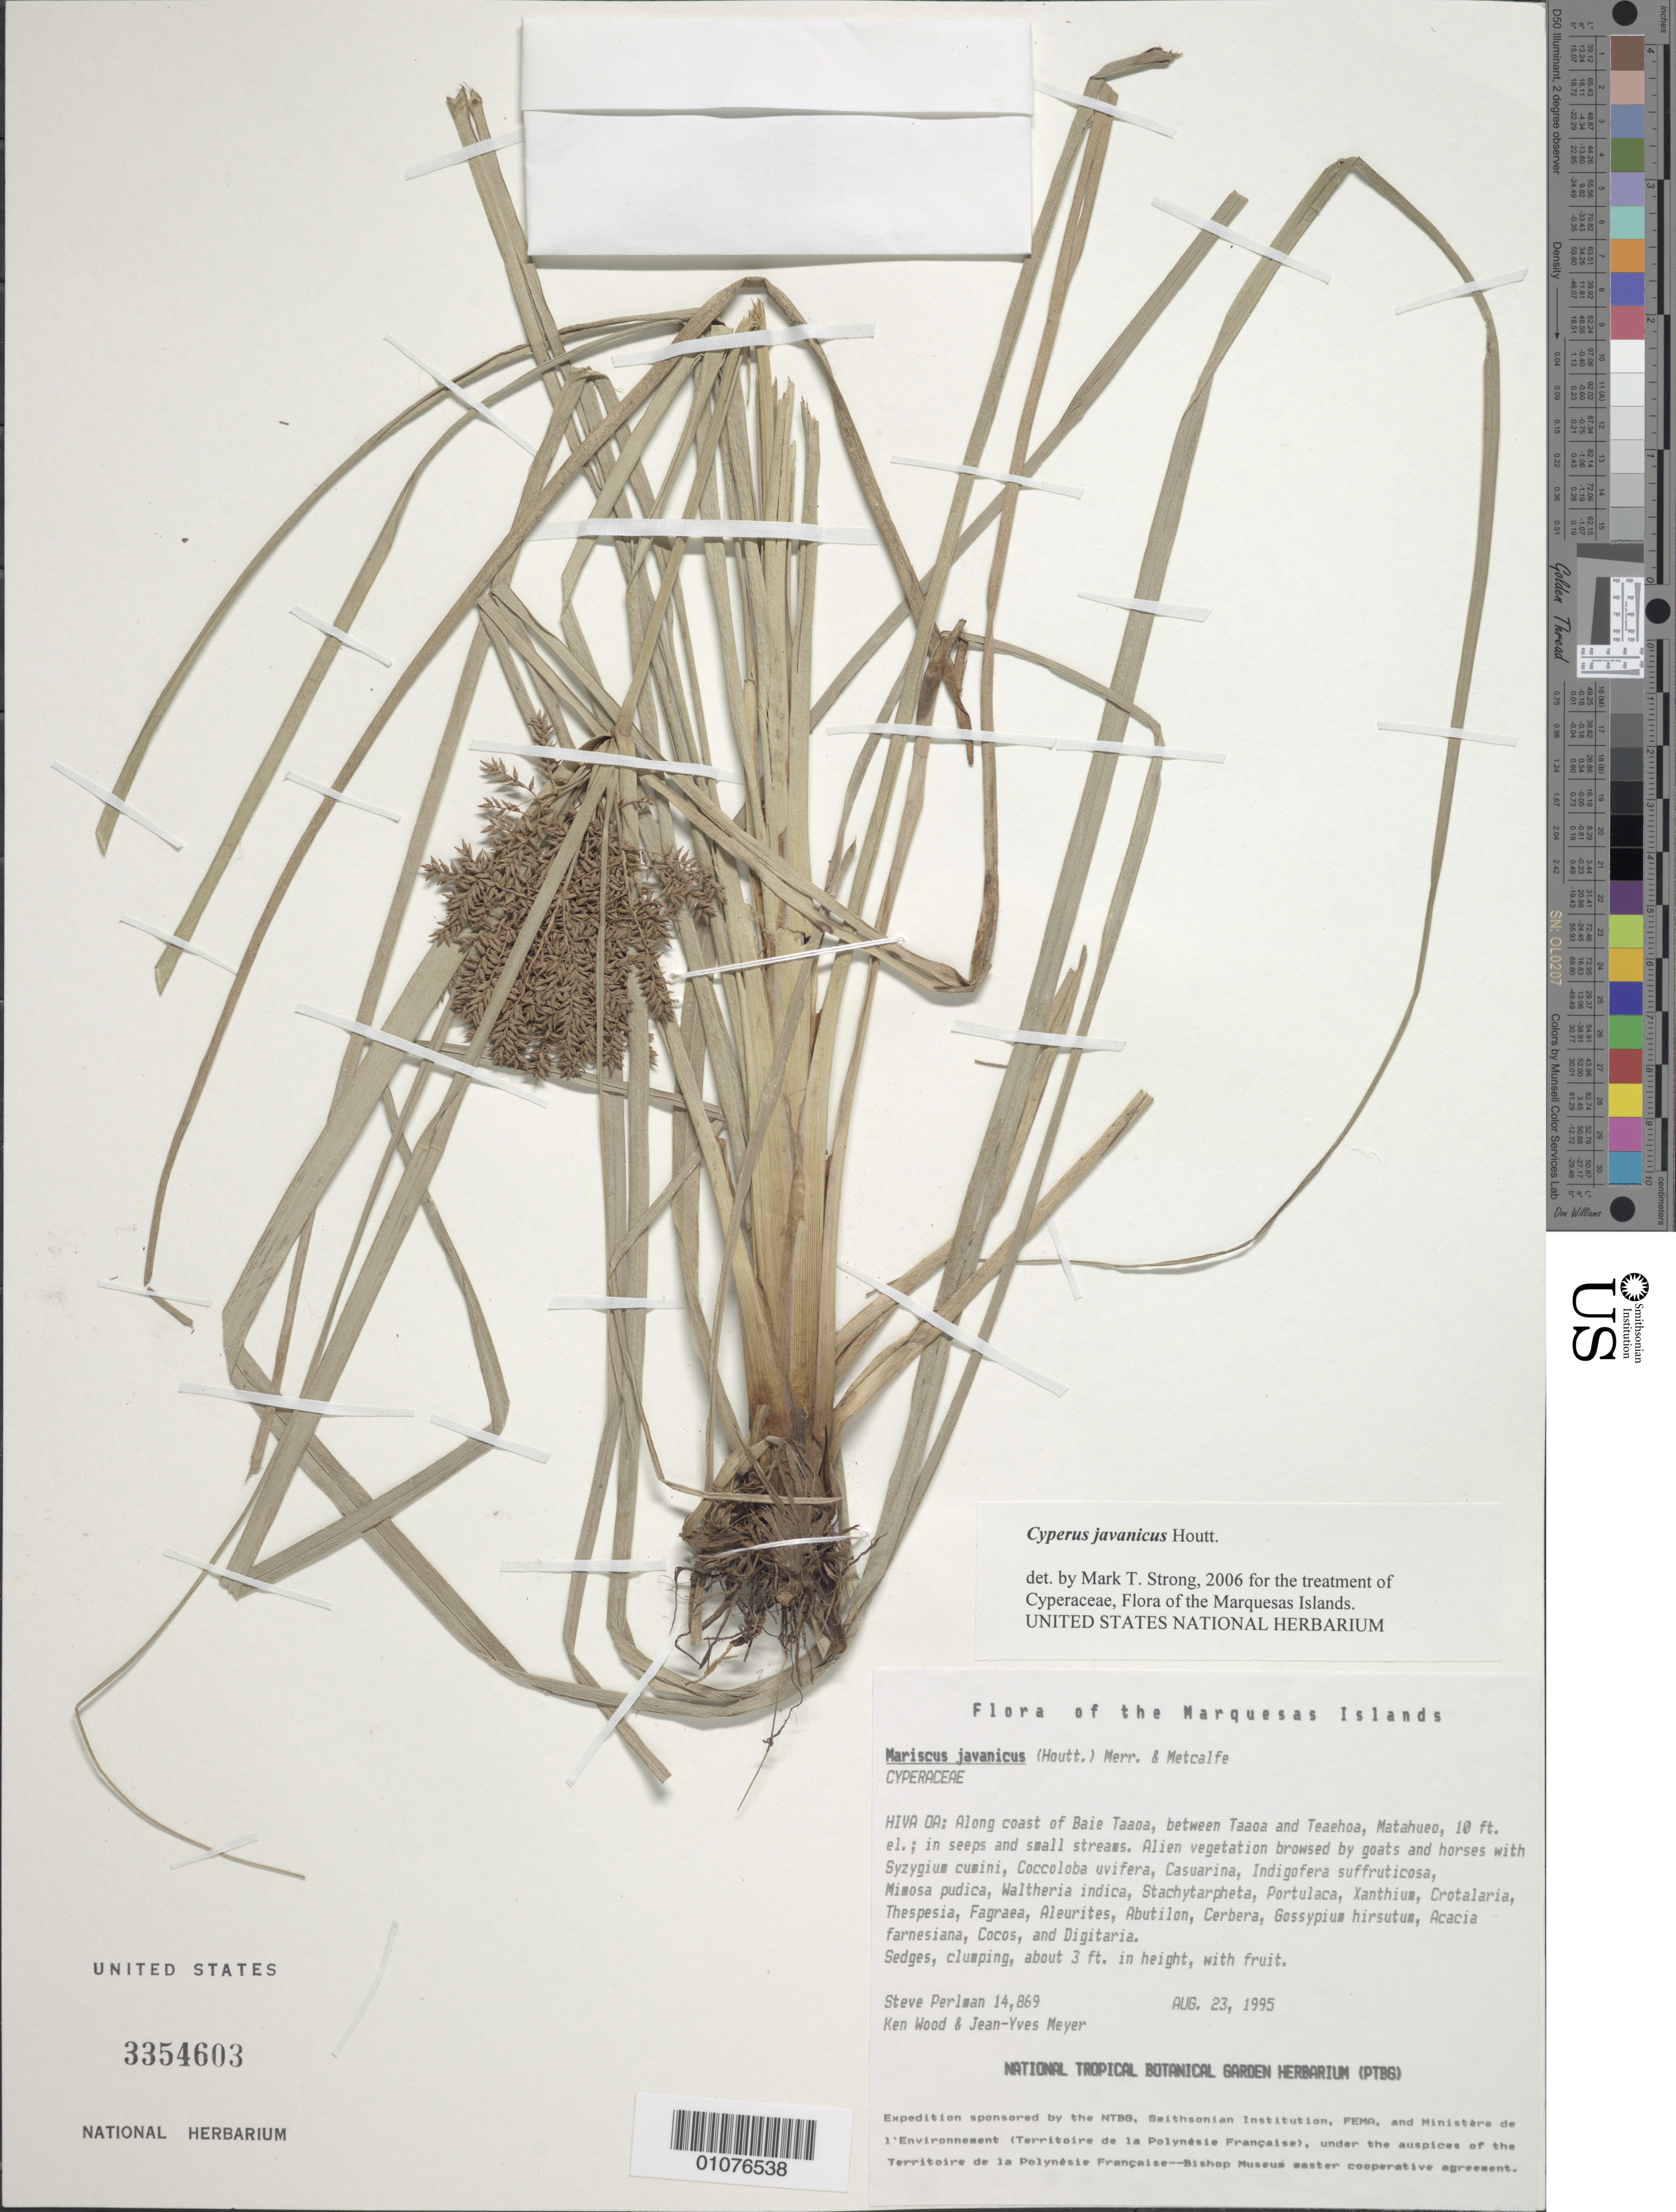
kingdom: Plantae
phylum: Tracheophyta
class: Liliopsida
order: Poales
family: Cyperaceae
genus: Cyperus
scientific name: Cyperus javanicus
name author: Houtt.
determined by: Strong, M. T., (US), Smithsonian Institution - National Museum of Natural History (UNITED STATES)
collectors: S. P. Perlman, K. R. Wood & J.-Y. Meyer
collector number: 14869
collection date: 1995-08-23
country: French Polynesia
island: Hiva Oa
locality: Along coast of Baie Taaoa, between Taaoa and Teaehoa, Matahueo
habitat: Seeps and small streams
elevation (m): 3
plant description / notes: Alien vegetation browsed by goats and horses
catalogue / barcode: US 3354603